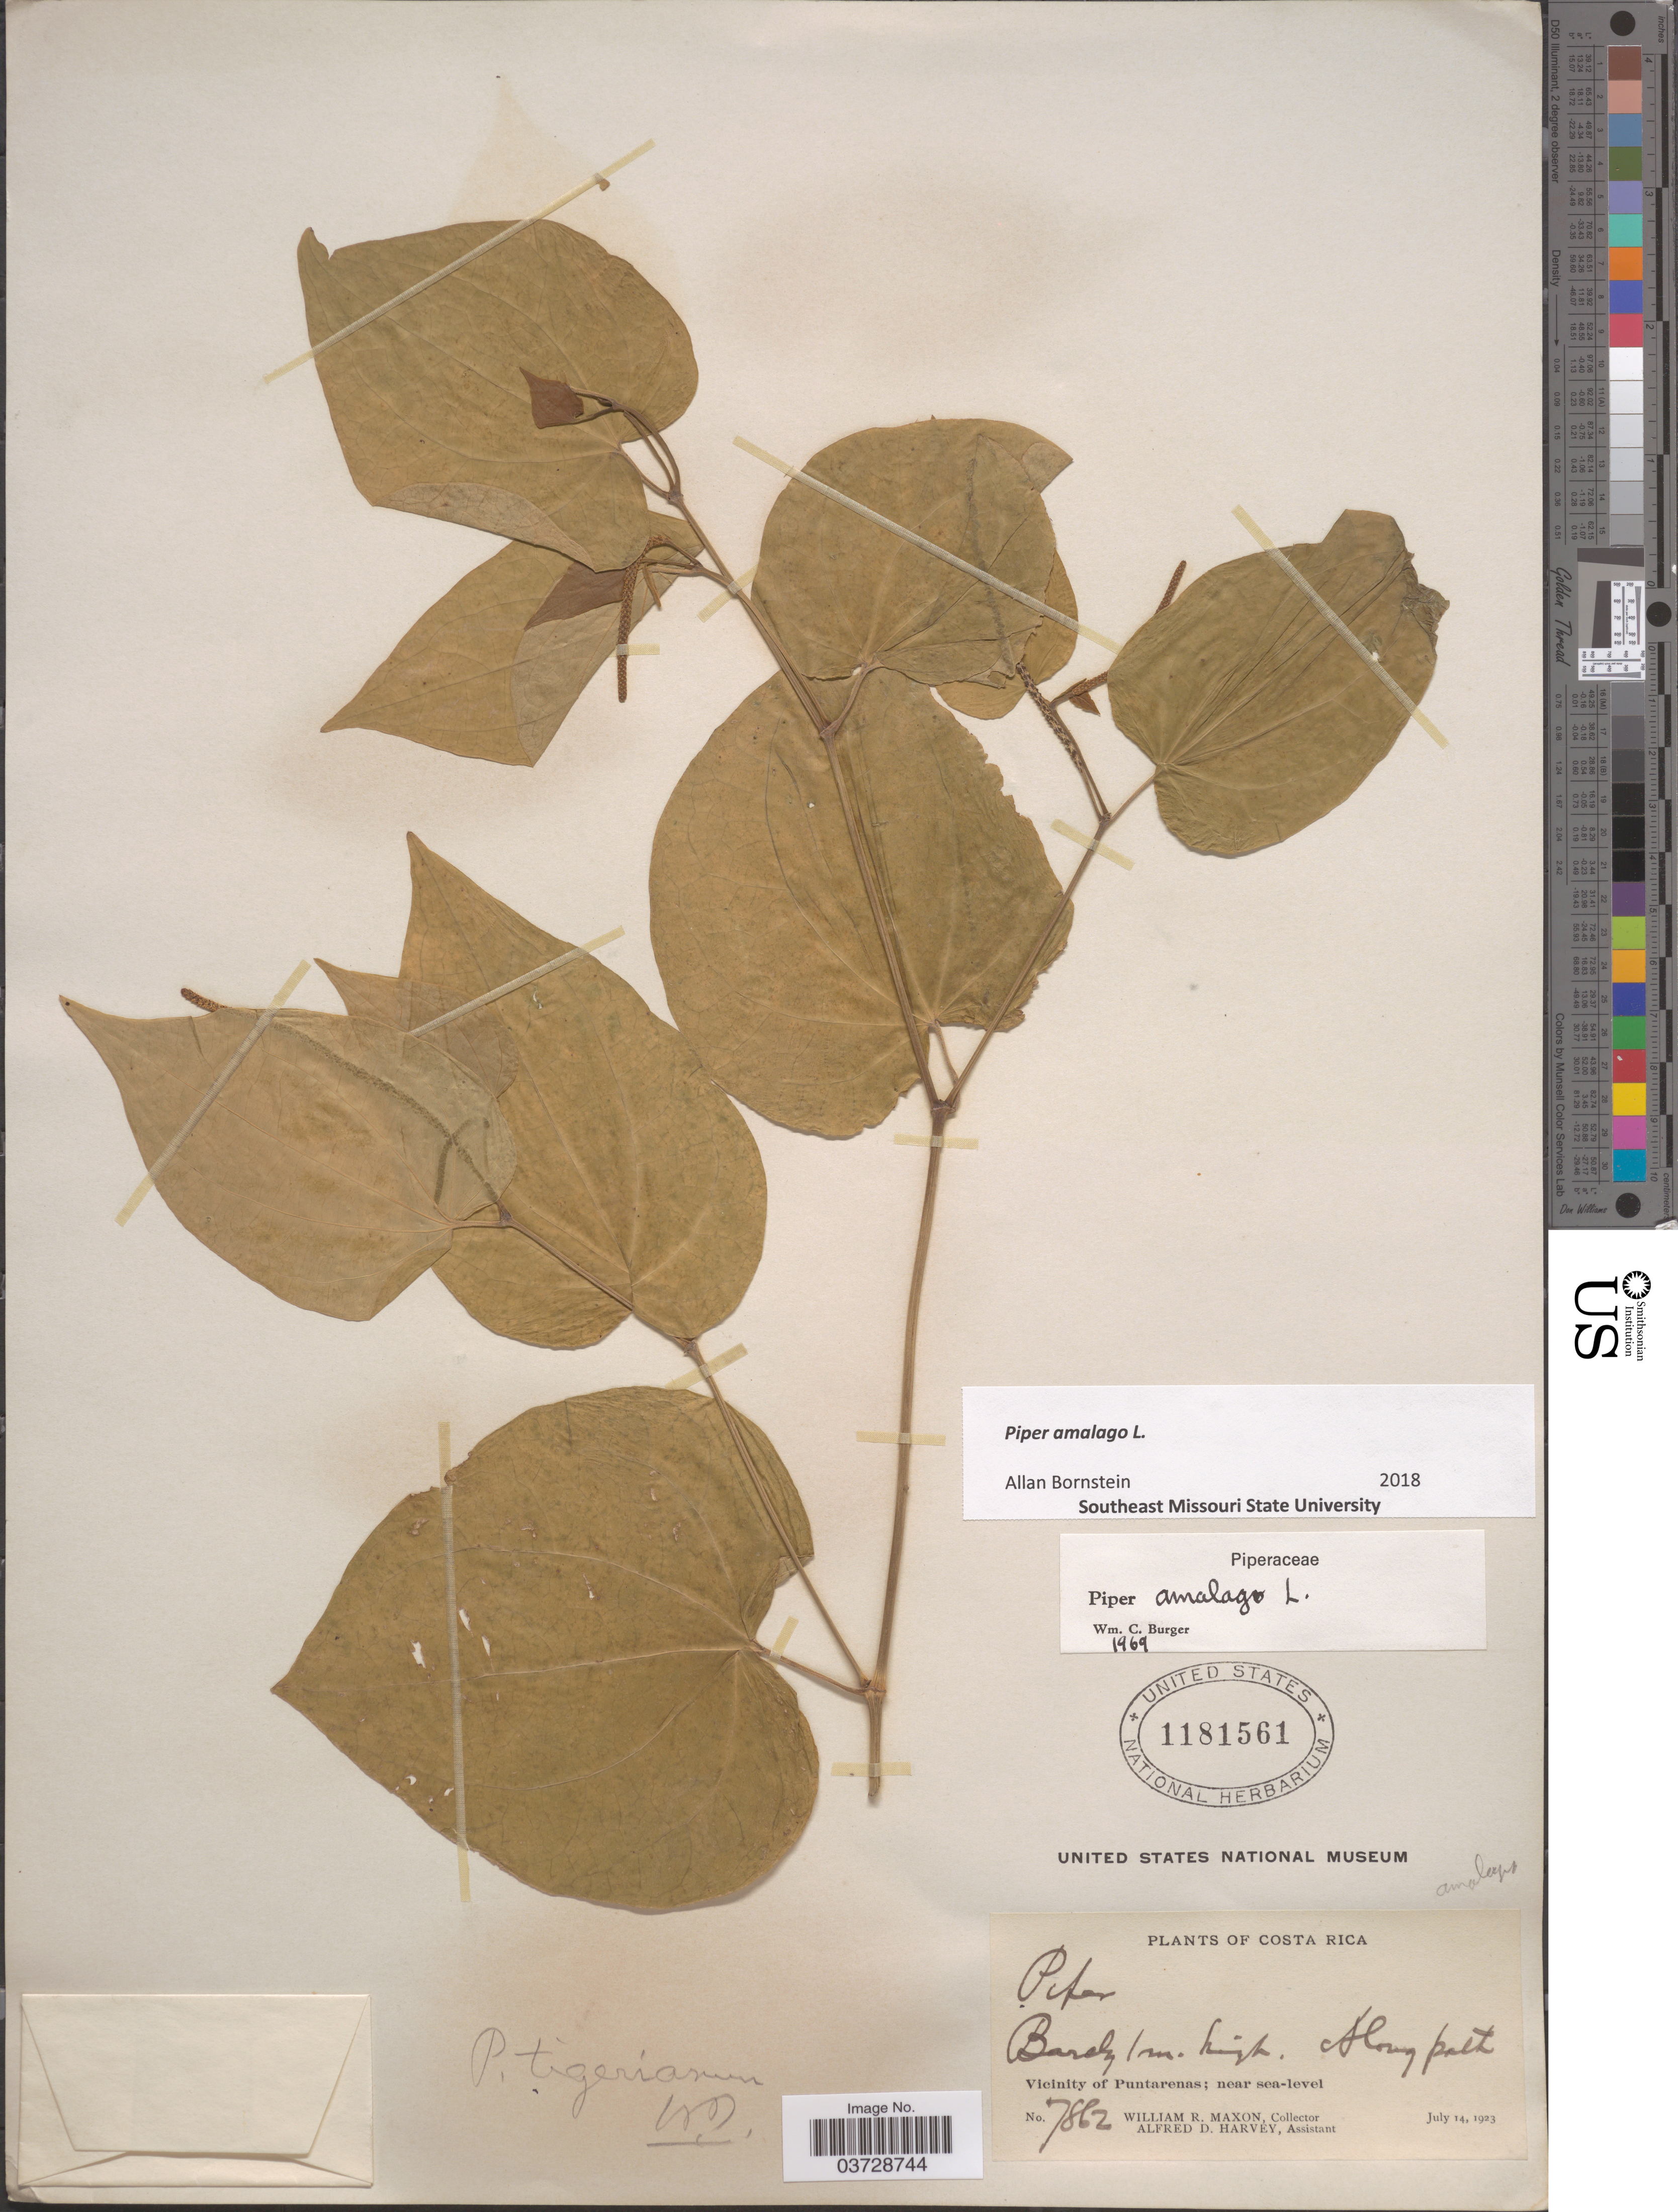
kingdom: Plantae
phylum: Tracheophyta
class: Magnoliopsida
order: Piperales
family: Piperaceae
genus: Piper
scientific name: Piper amalago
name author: L.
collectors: W. R. Maxon & A. D. Harvey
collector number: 7862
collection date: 1923-07-14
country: Costa Rica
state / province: Puntarenas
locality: Vicinity of Puntarenas.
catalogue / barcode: US 1181561